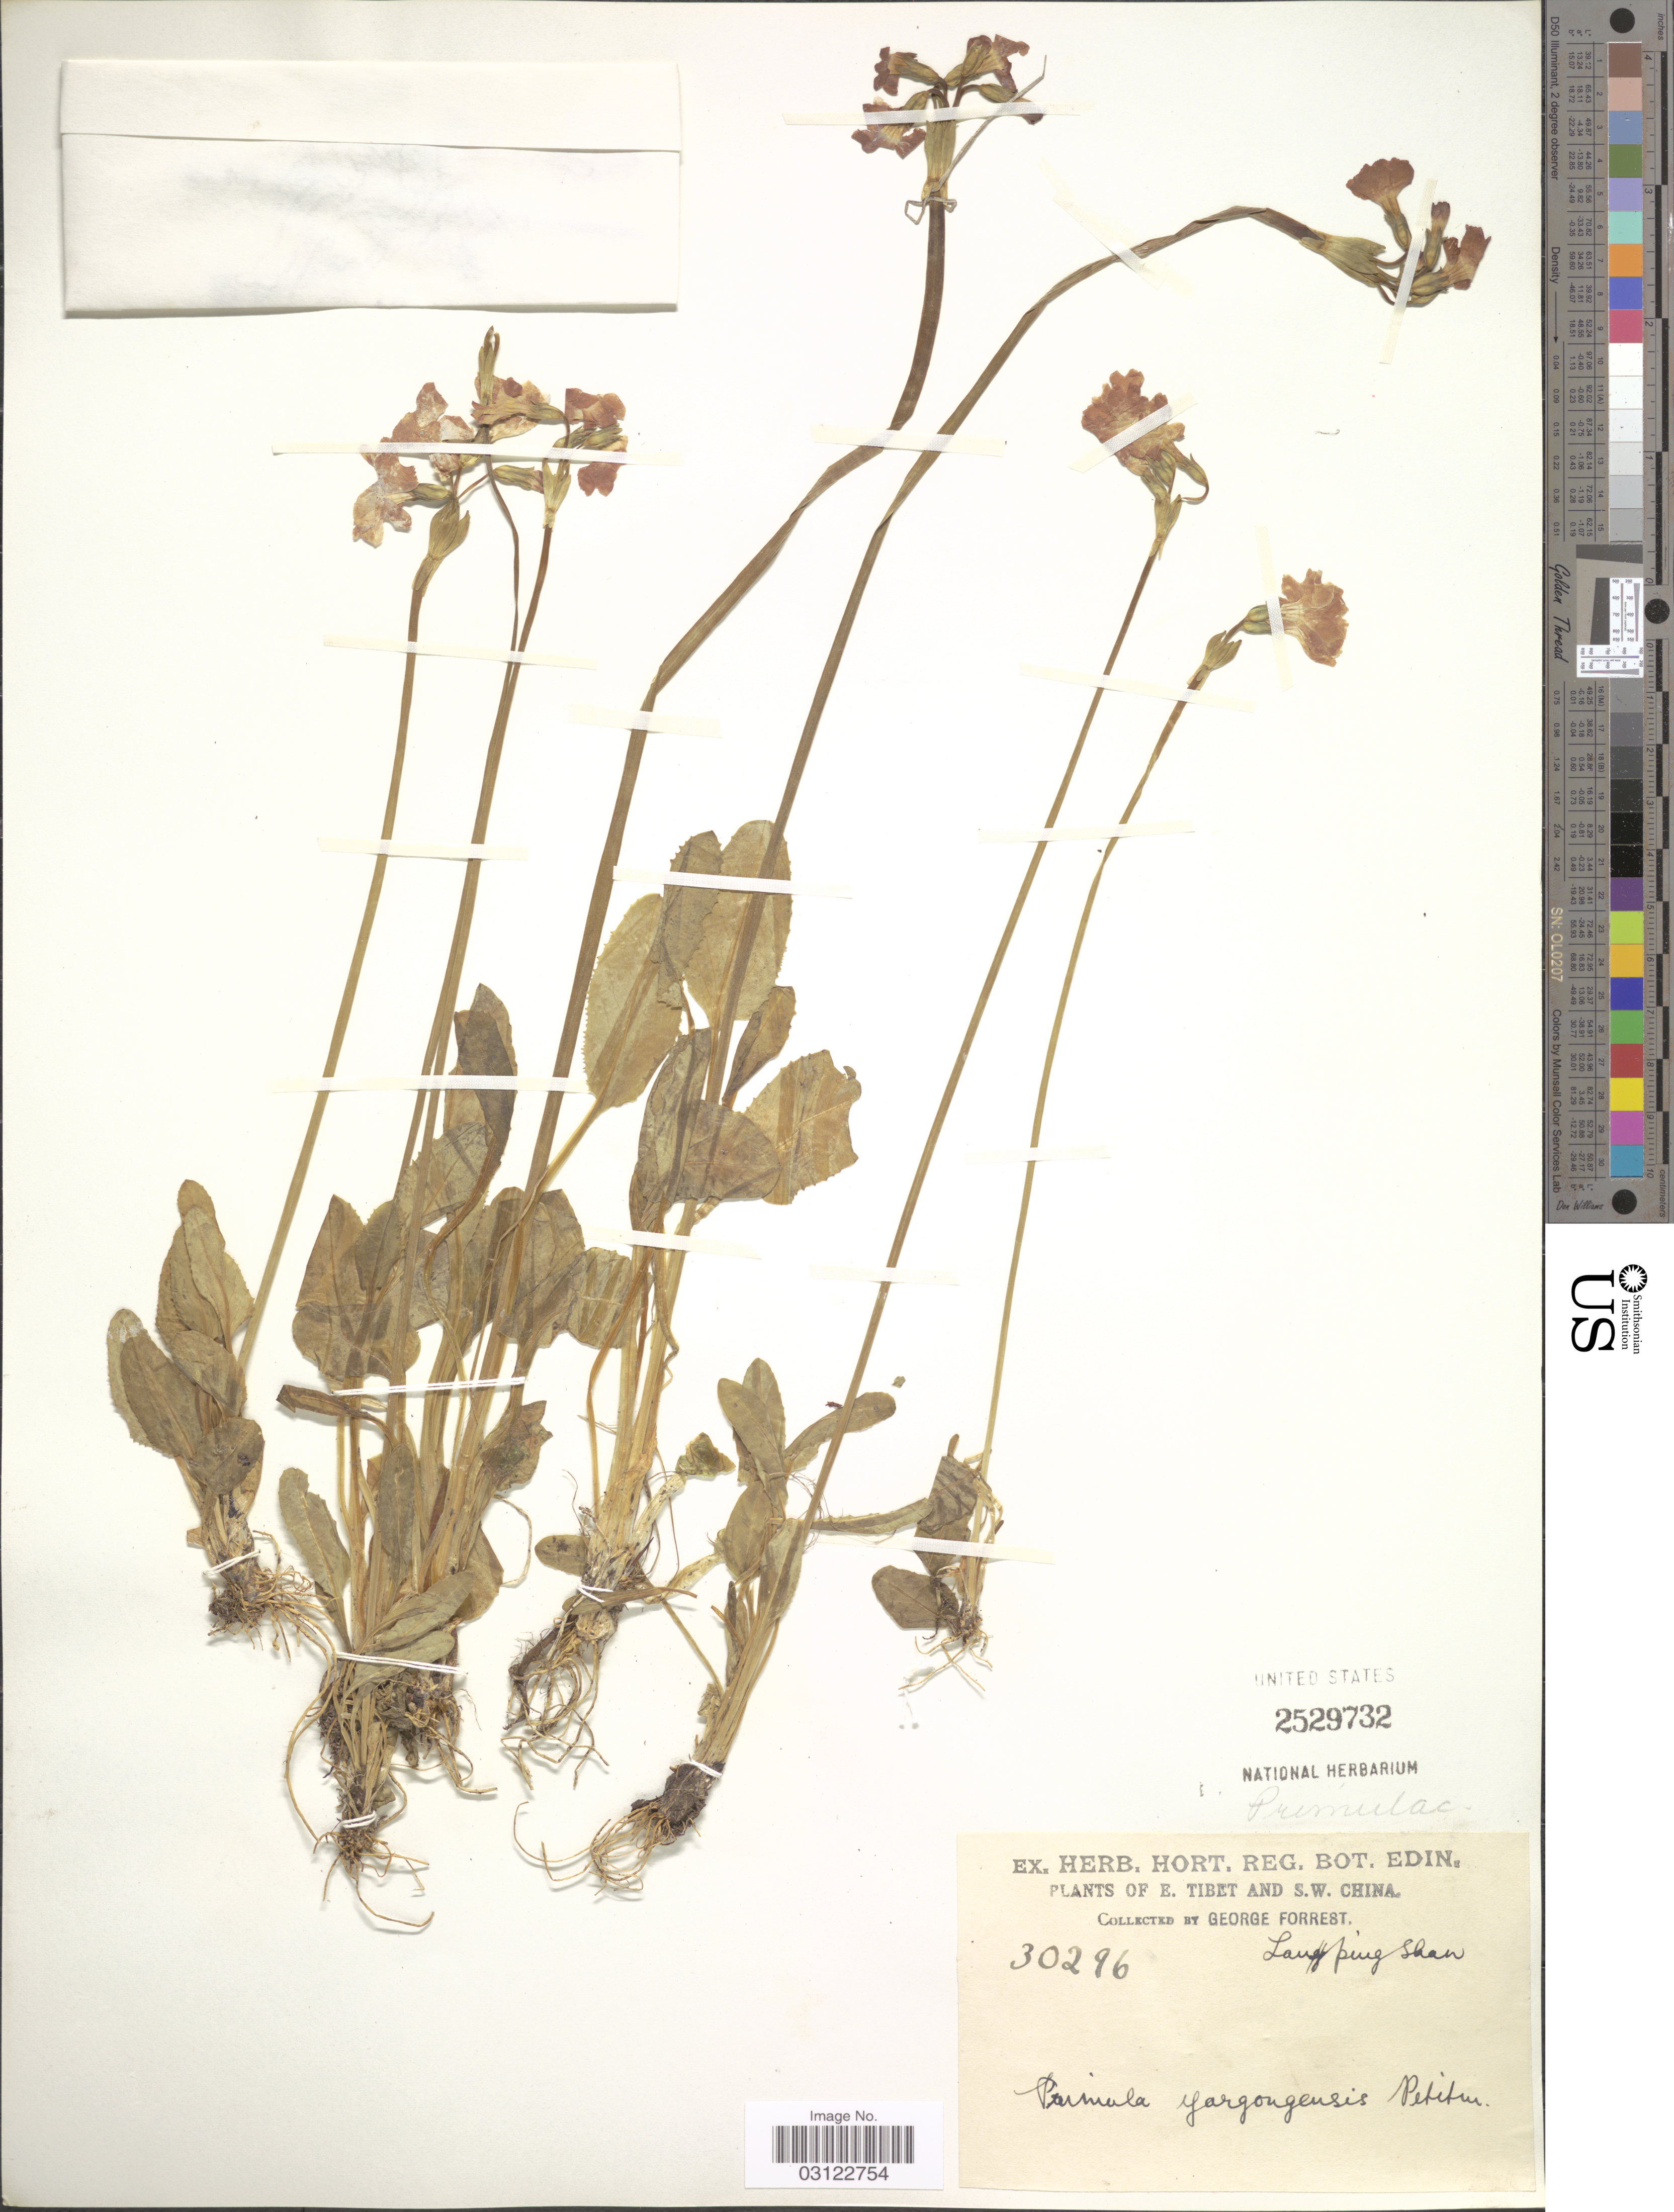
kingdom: Plantae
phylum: Tracheophyta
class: Magnoliopsida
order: Ericales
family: Primulaceae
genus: Primula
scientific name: Primula yargongensis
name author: Petitm.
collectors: G. Forrest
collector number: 30296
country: China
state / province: Xizang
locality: E. Tibet and S.W. China. Langping [interpreted] Shan.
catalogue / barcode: US 2529732